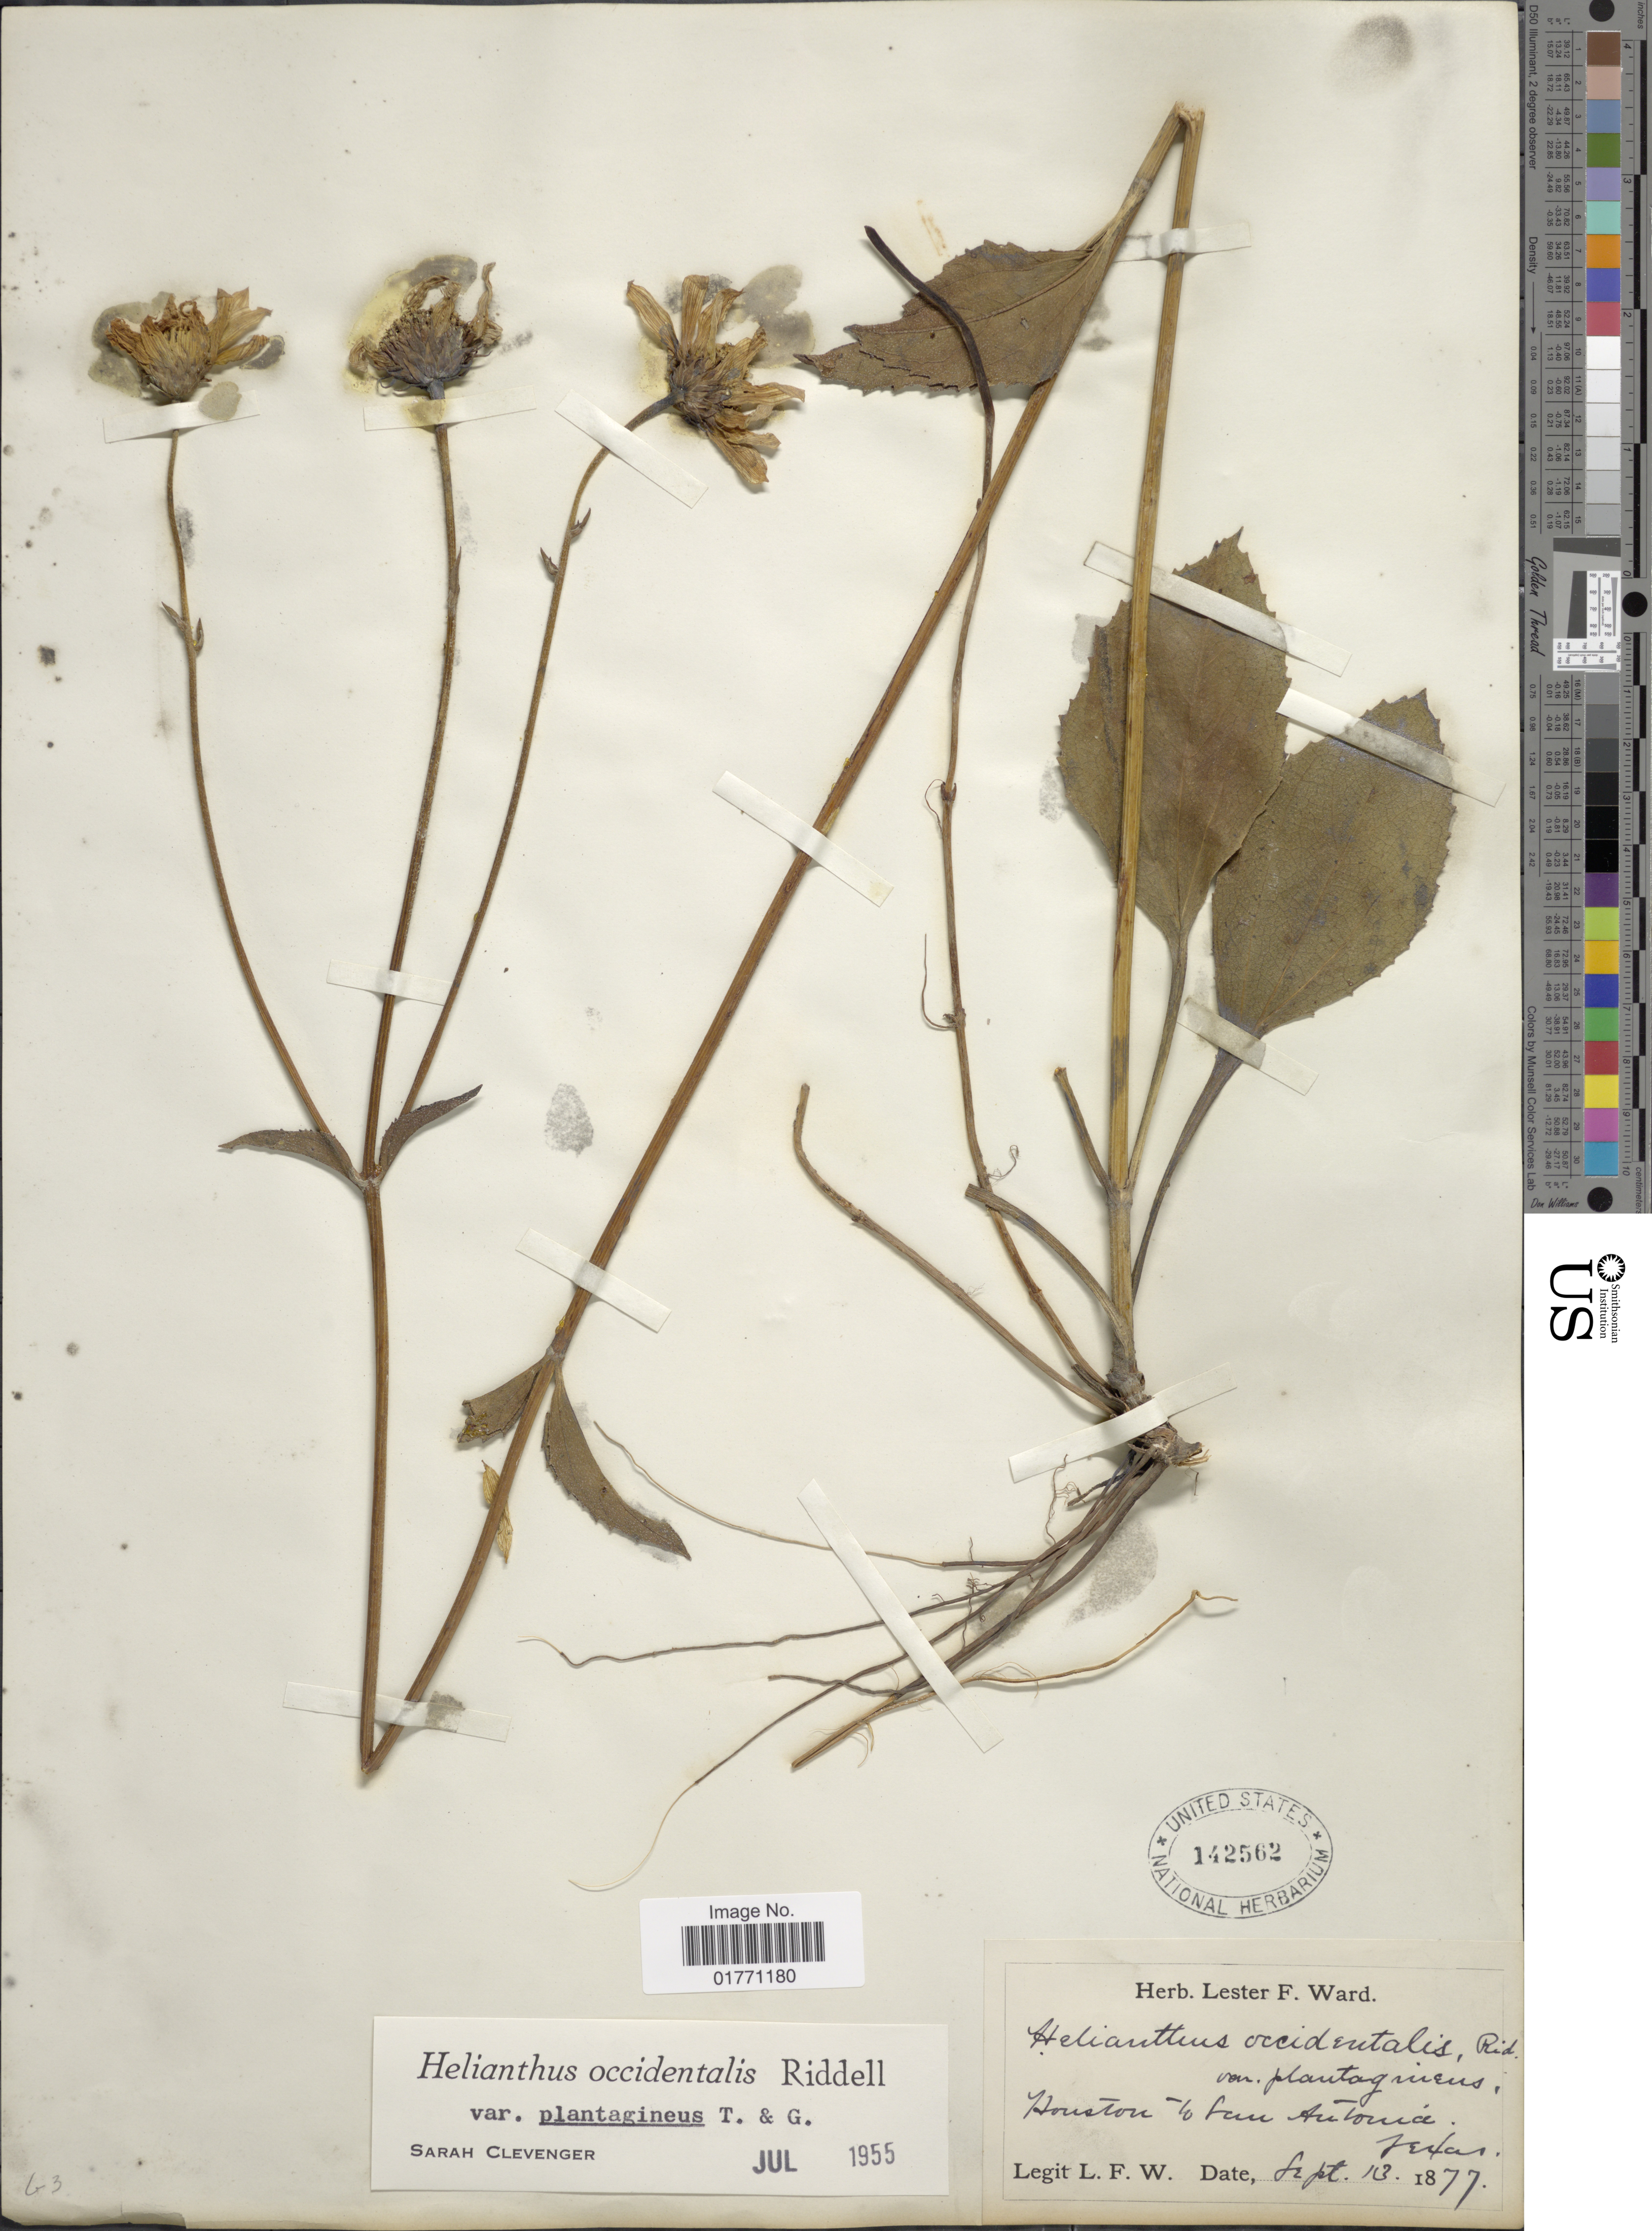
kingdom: Plantae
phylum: Tracheophyta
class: Magnoliopsida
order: Asterales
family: Asteraceae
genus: Helianthus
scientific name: Helianthus occidentalis var. plantagineus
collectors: L. F. Ward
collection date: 1877-09-13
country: United States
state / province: Texas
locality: Houston to San Antonio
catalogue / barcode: US 142562